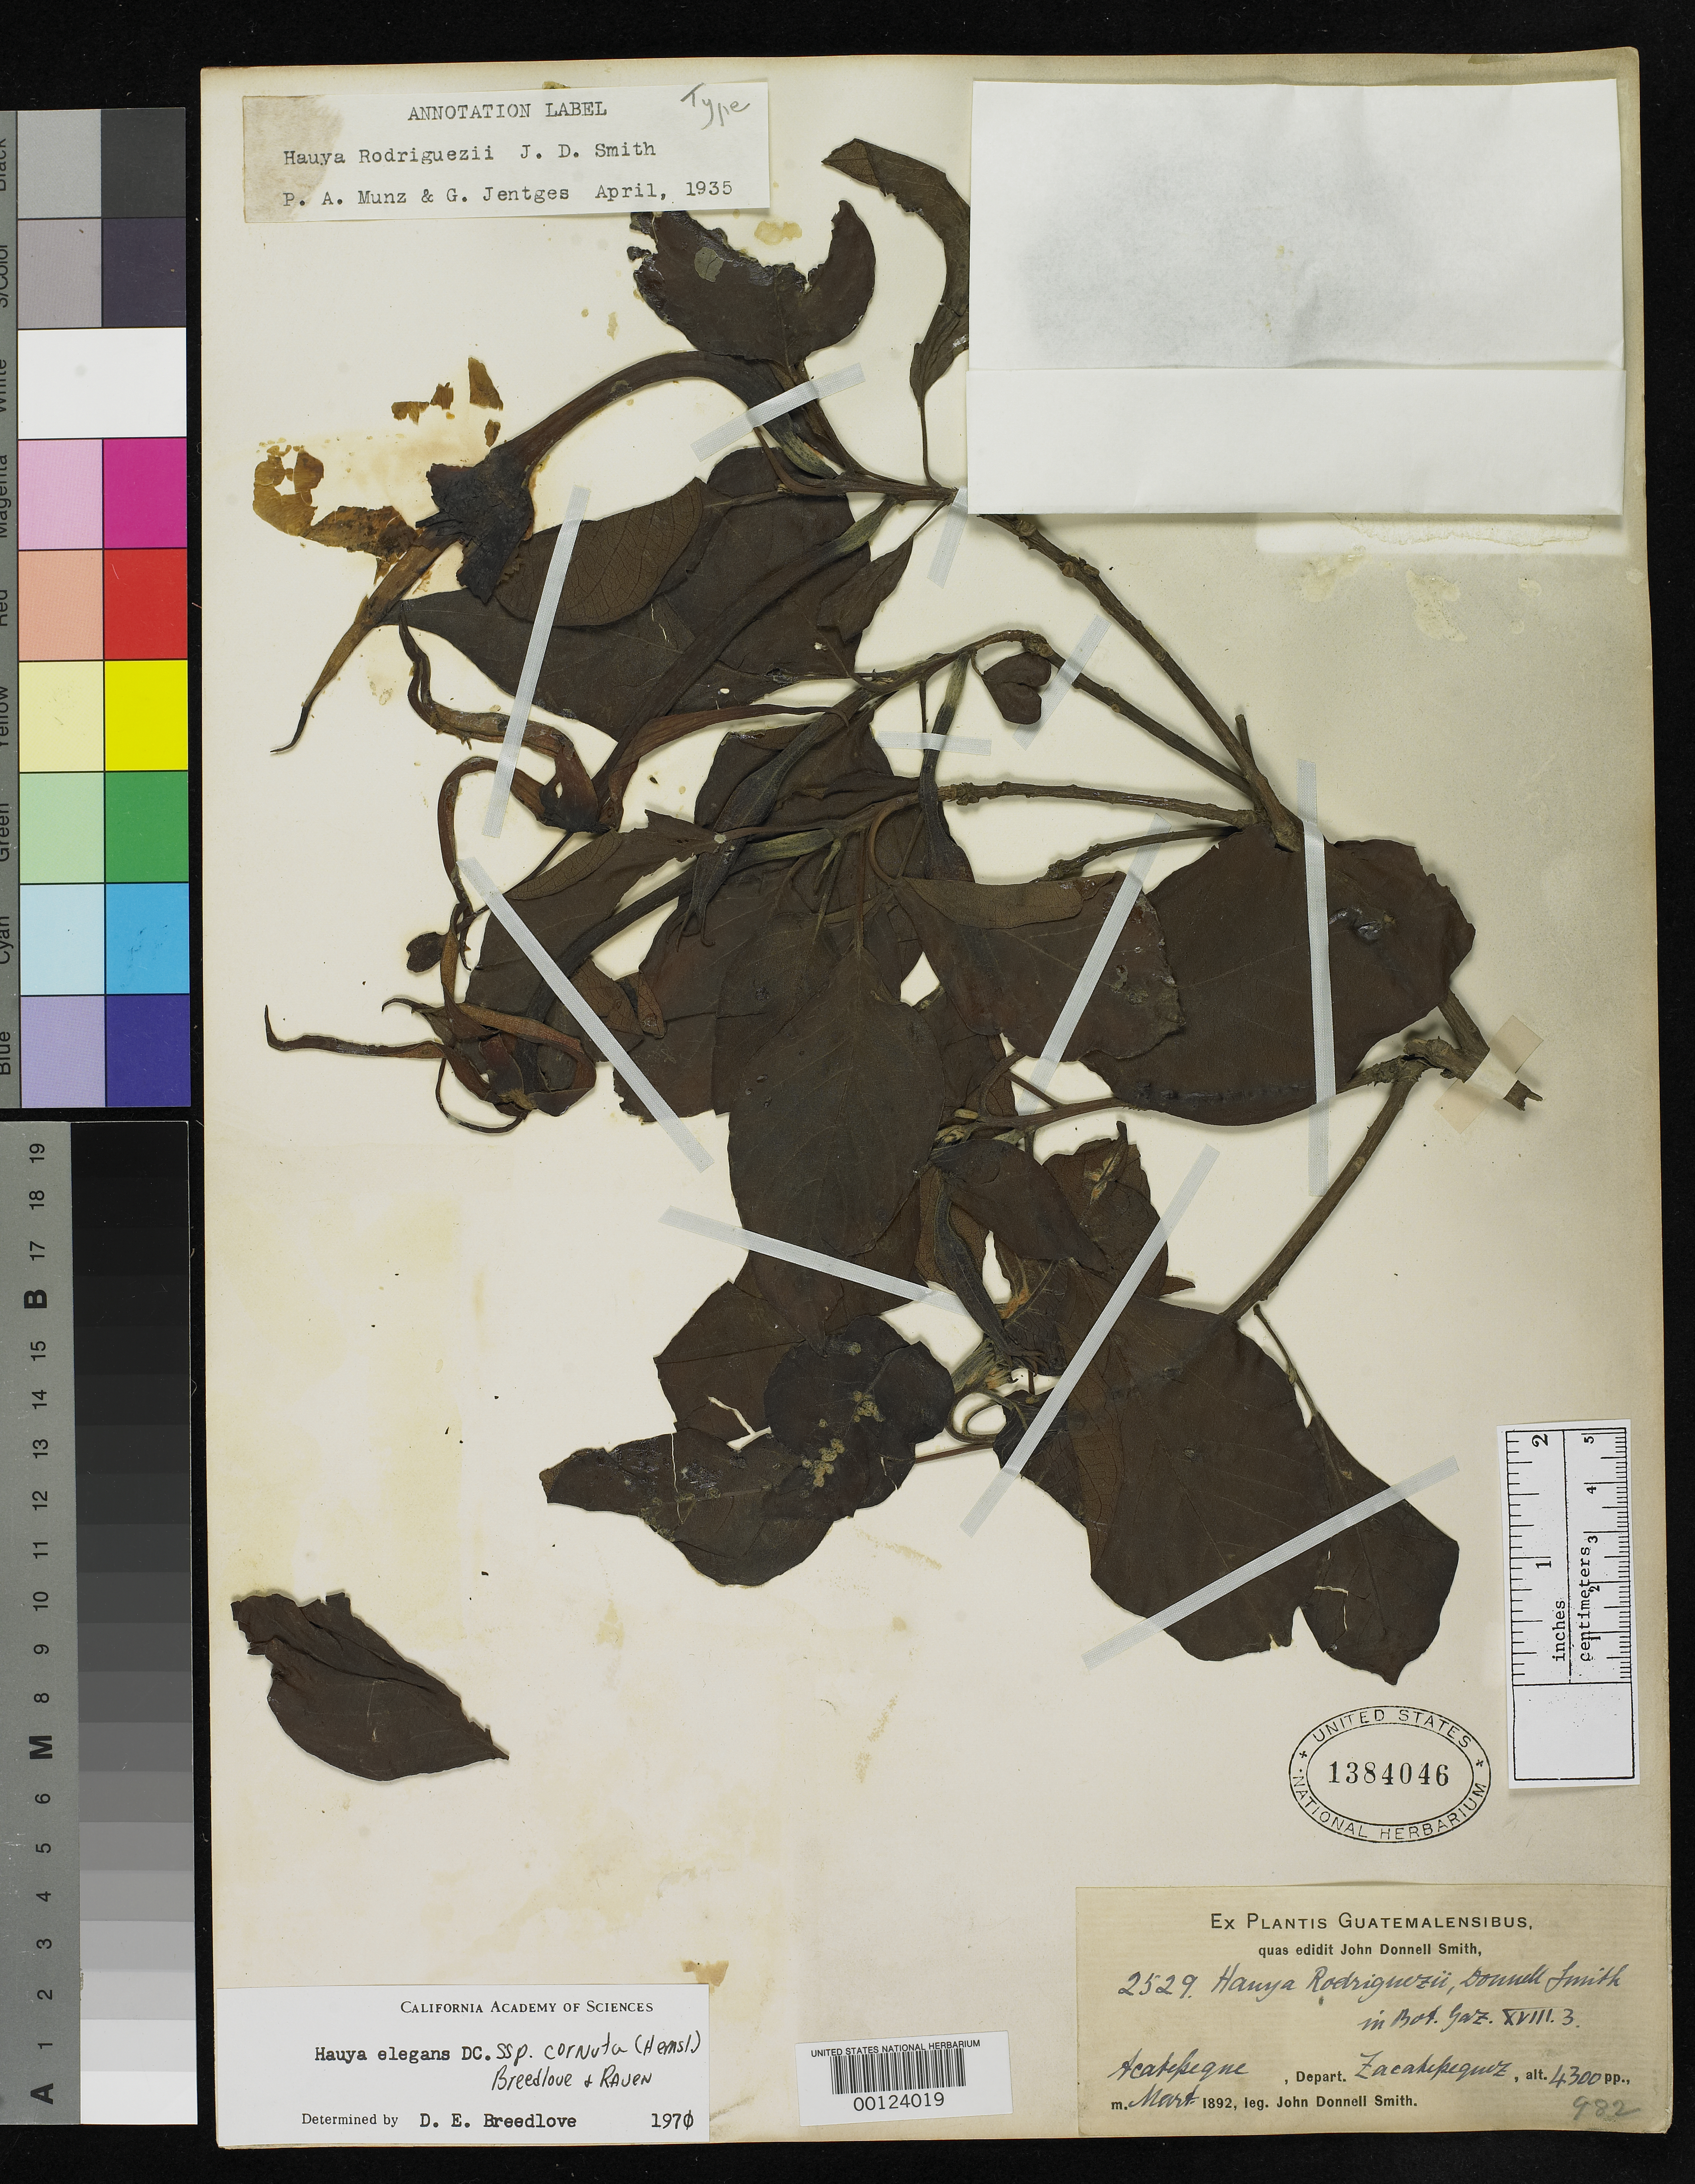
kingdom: Plantae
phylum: Tracheophyta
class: Magnoliopsida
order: Myrtales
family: Onagraceae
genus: Hauya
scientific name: Hauya rodriguezii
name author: Donn. Sm.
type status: Type Collection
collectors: J. Donnell Smith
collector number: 2529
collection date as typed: Mar 1892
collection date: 1892-03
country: Guatemala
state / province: Sacatepéquez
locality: Acatepeque.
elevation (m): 1311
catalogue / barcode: US 1384046